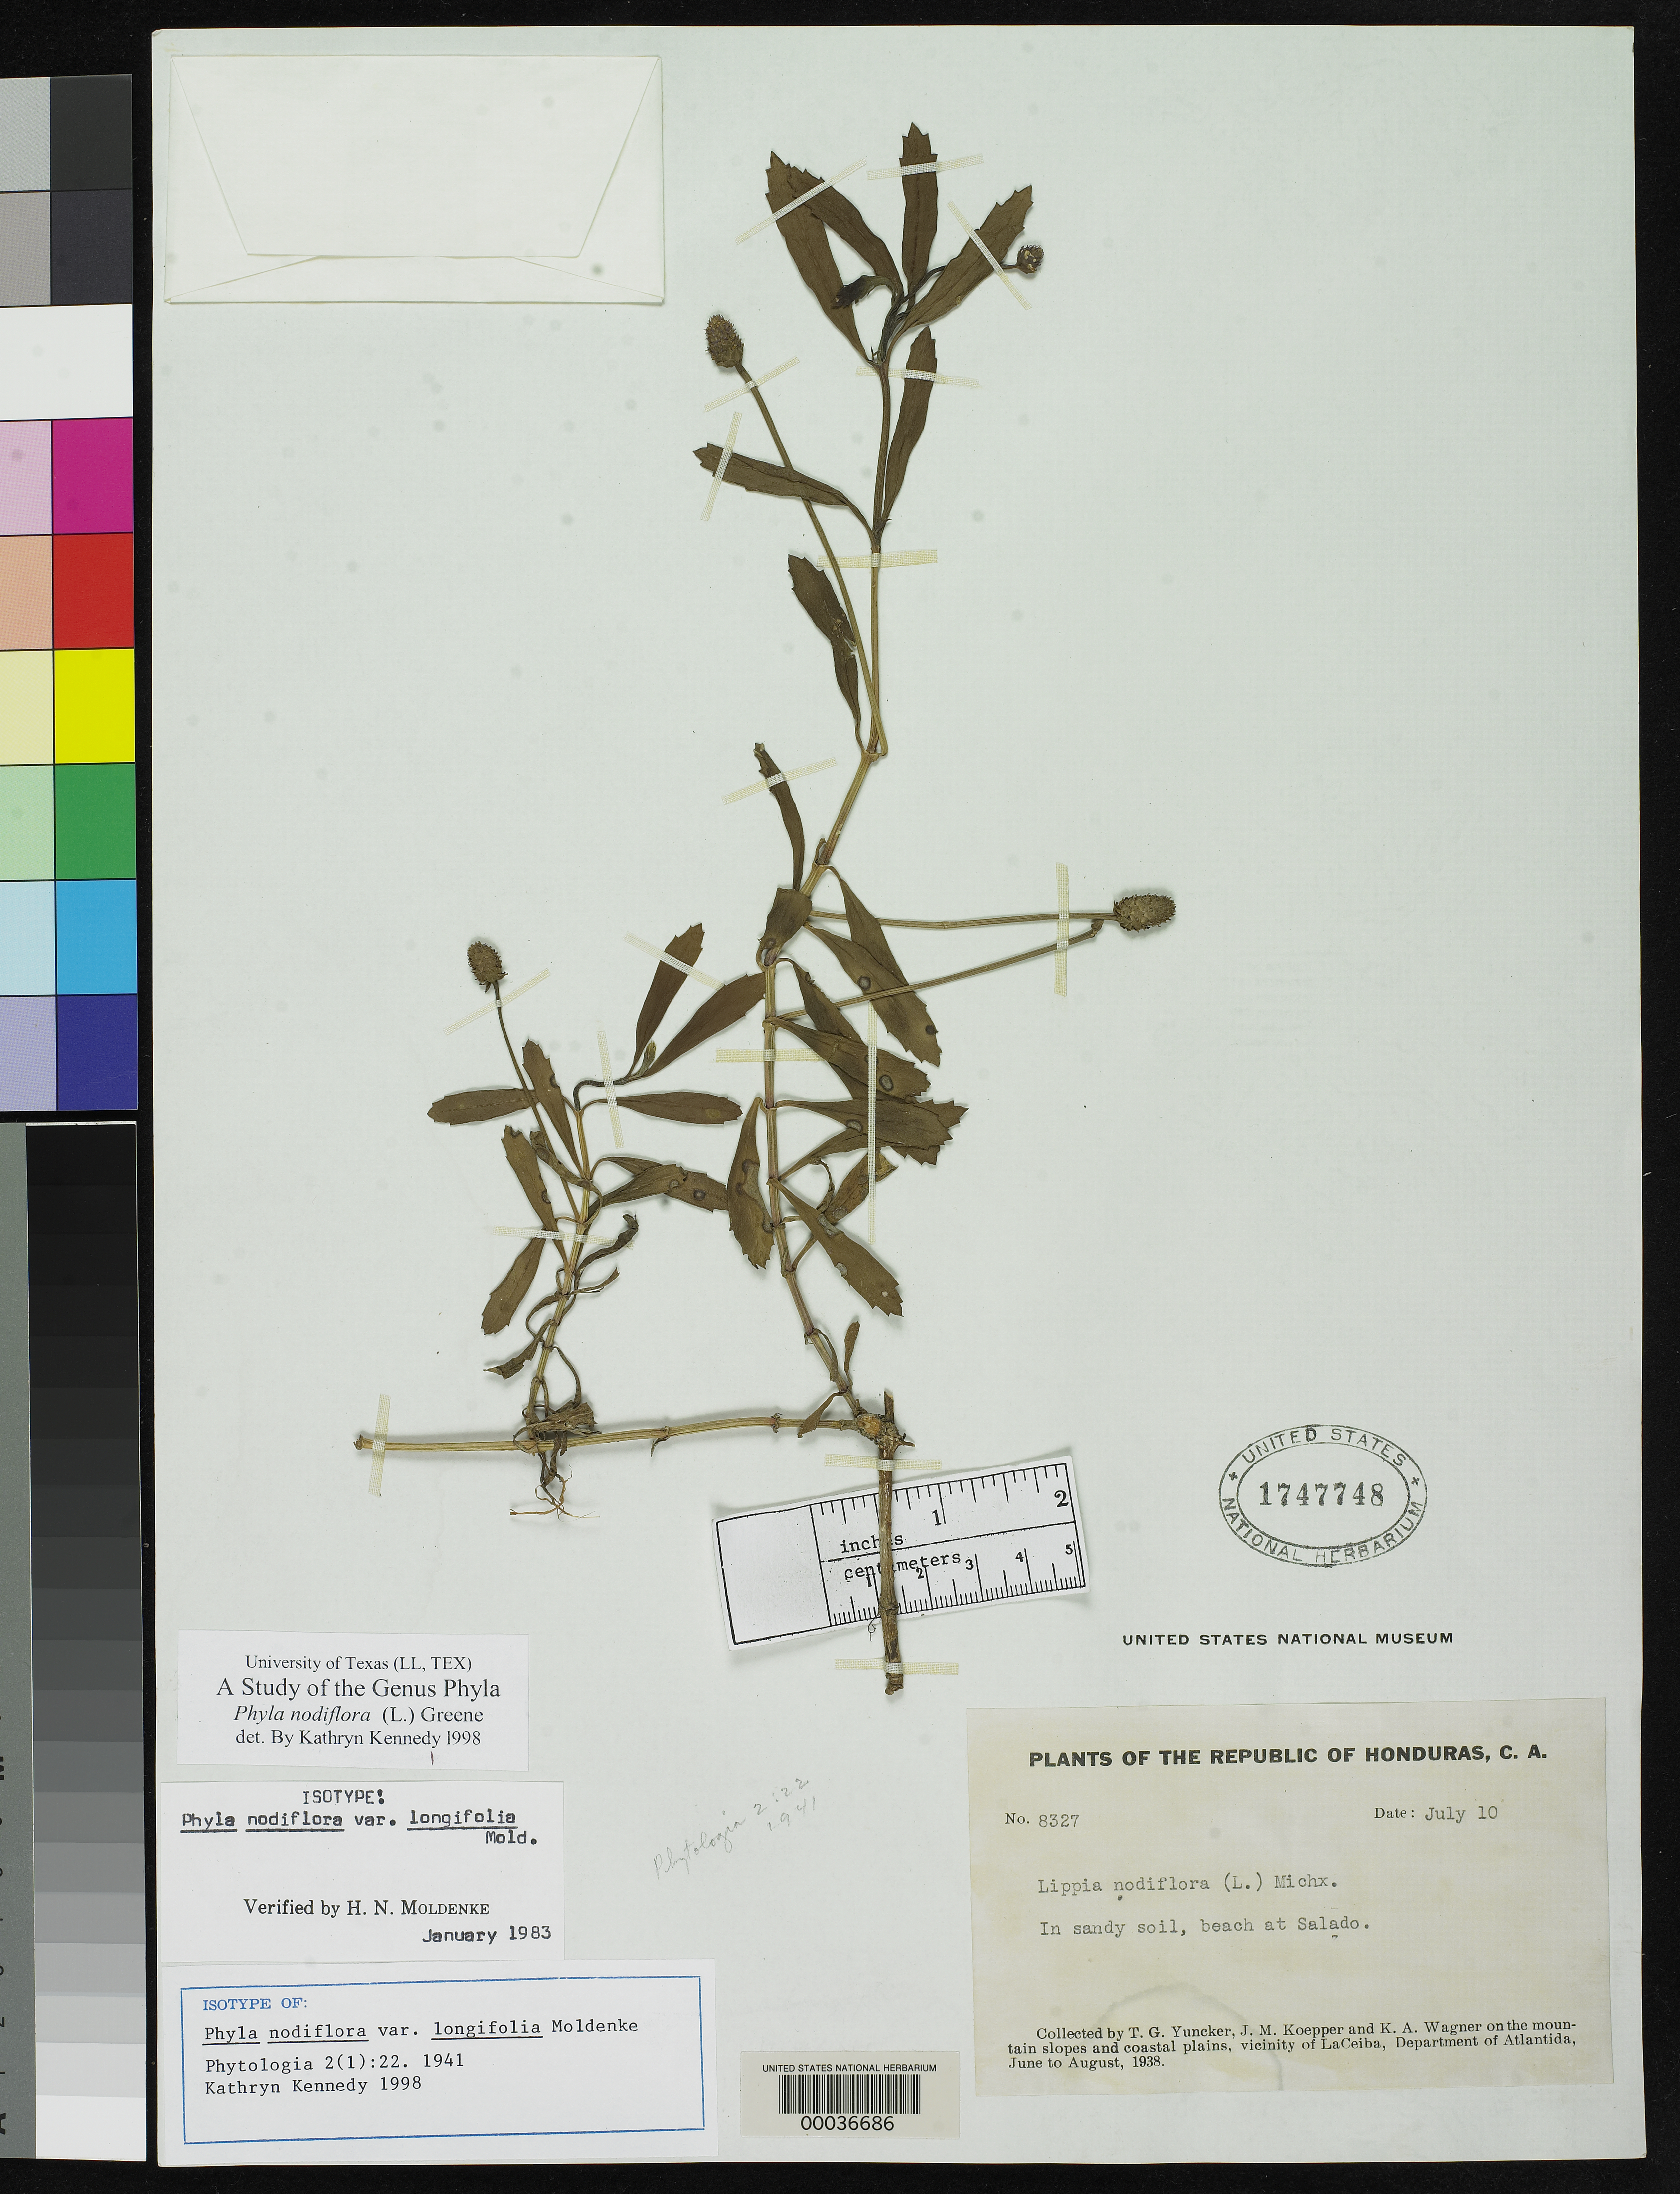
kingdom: Plantae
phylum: Tracheophyta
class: Magnoliopsida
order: Lamiales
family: Verbenaceae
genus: Phyla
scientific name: Phyla nodiflora var. longifolia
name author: Moldenke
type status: Isotype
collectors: T. G. Yuncker, J. M. Koepper & K. A. Wagner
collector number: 8327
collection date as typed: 10 Jul 1938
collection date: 1938-07-10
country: Honduras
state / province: Atlántida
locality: Vicinity of La Ceiba, beaches at Salado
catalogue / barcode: US 1747748